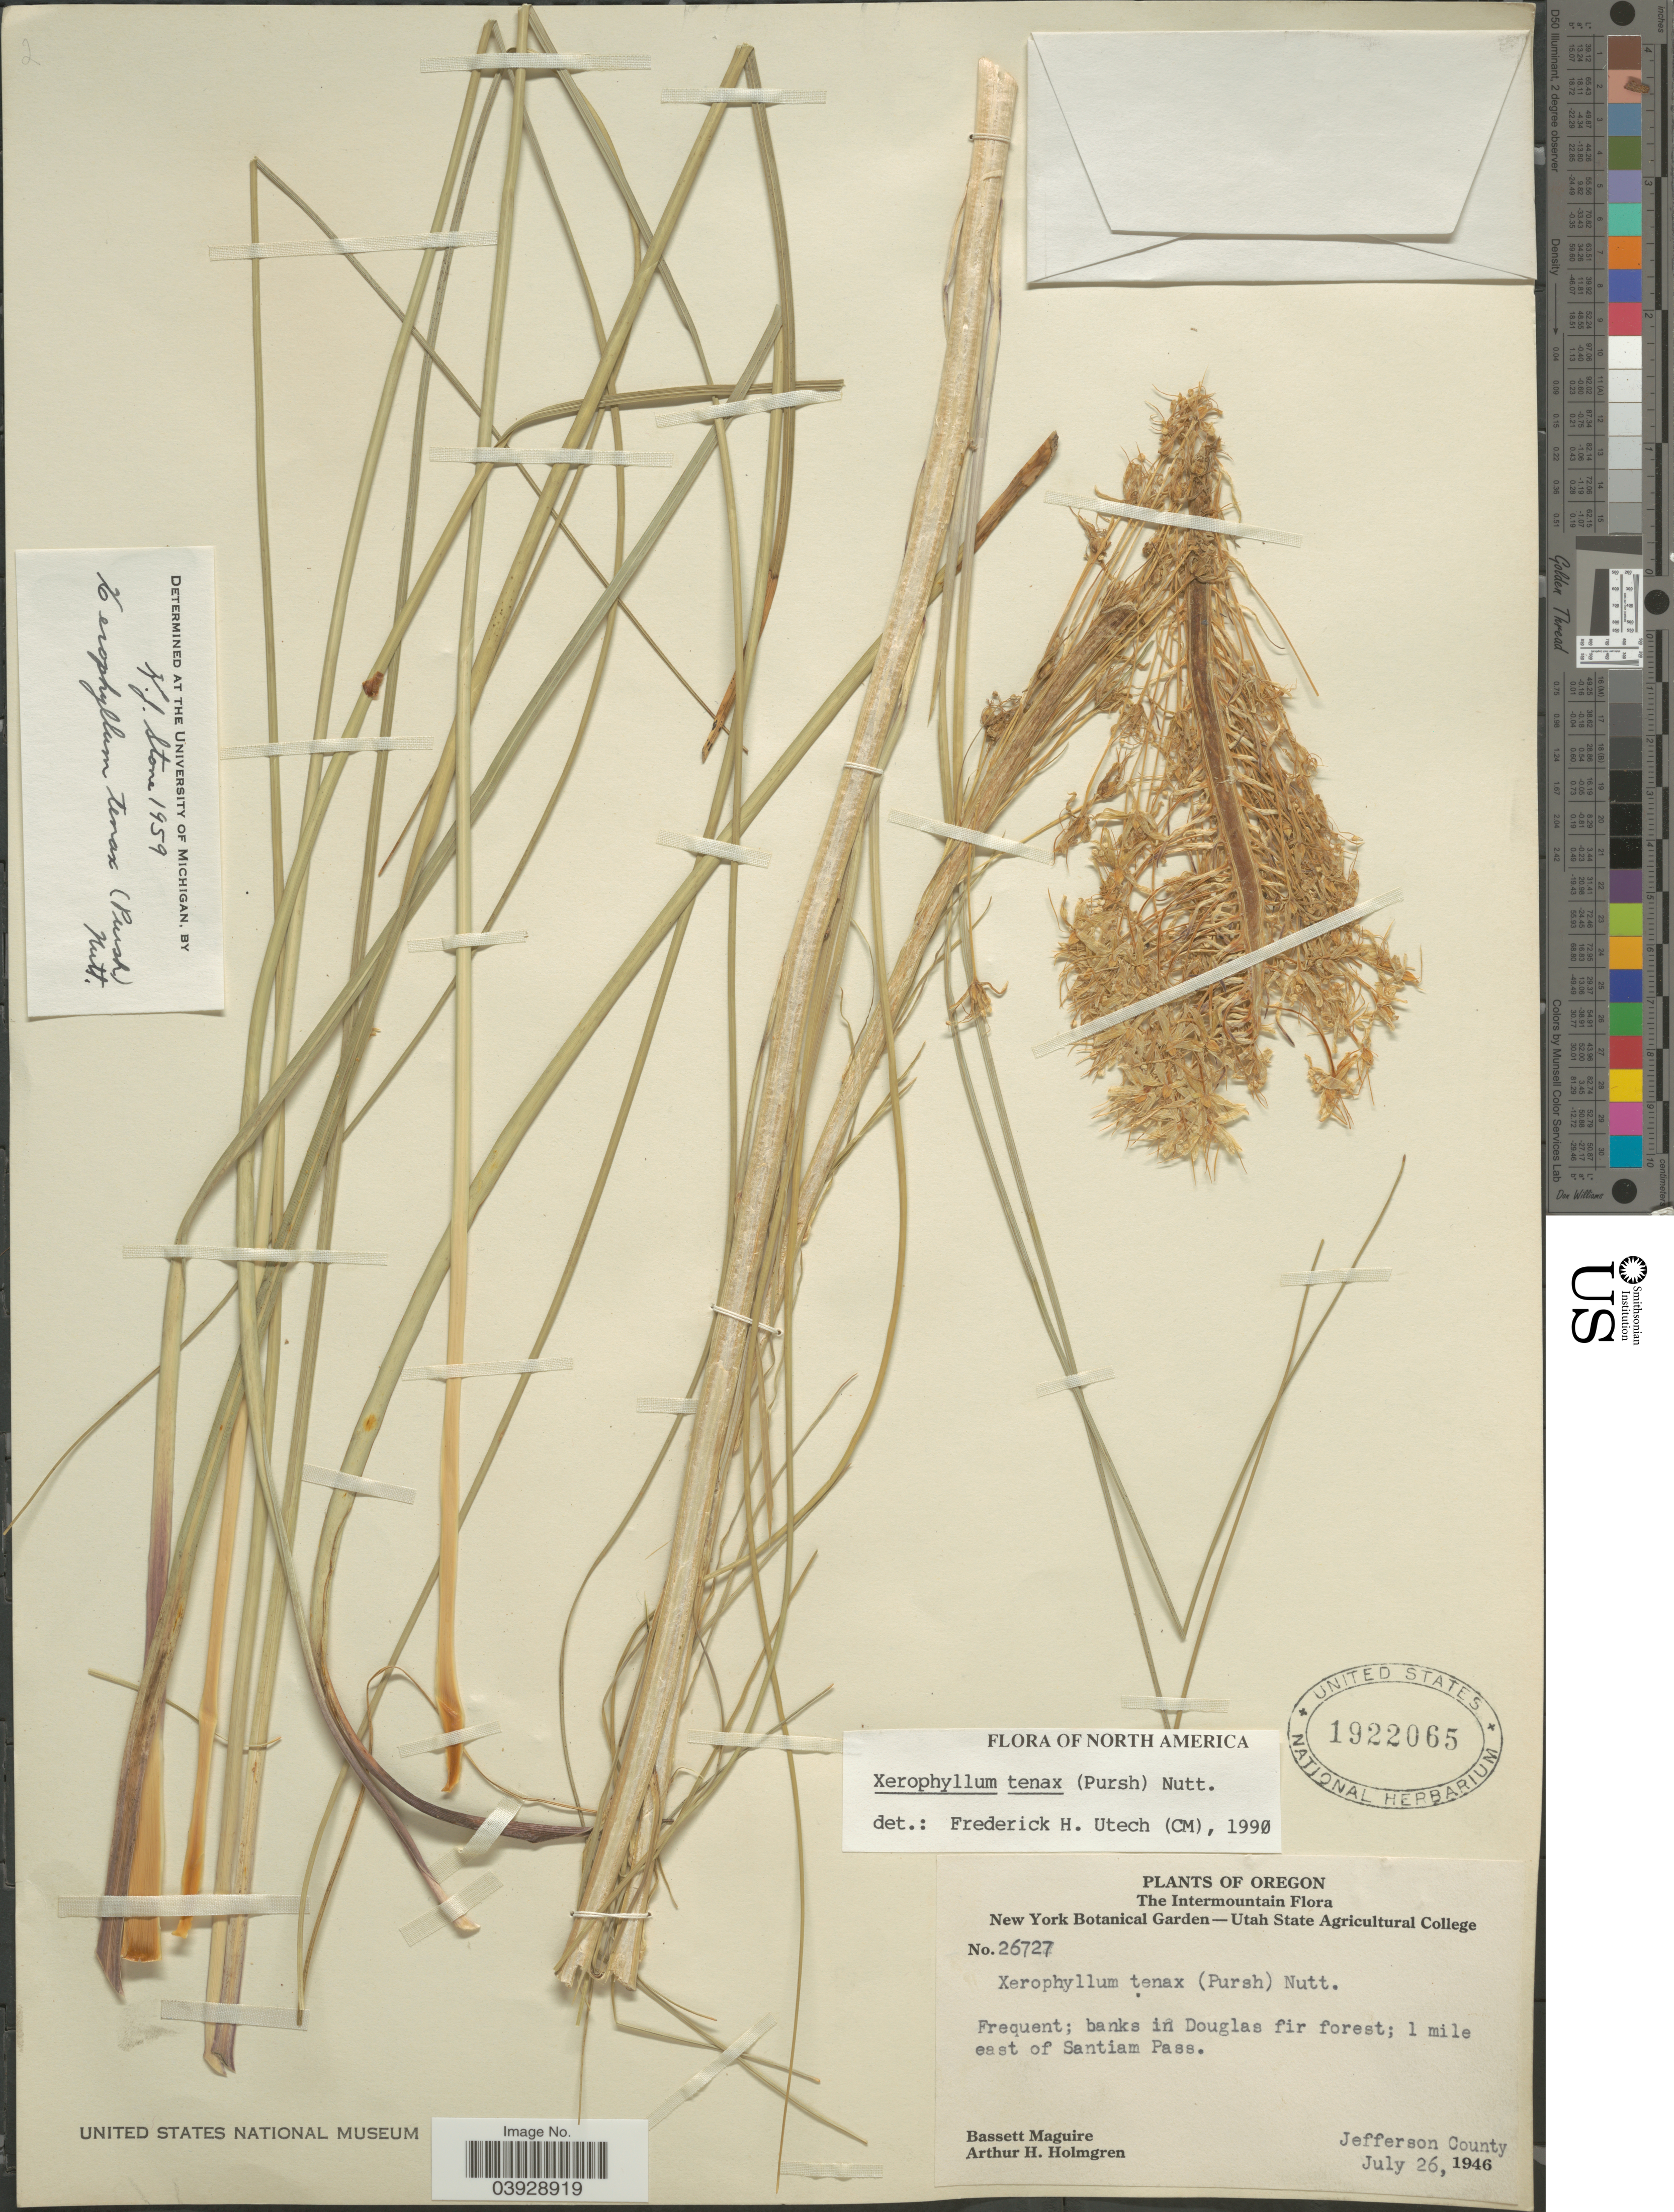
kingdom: Plantae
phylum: Tracheophyta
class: Liliopsida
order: Liliales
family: Melanthiaceae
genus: Xerophyllum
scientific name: Xerophyllum tenax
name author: (Pursh) Nutt.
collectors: B. Maguire & A. H. Holmgren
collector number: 26727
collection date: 1946-07-26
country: United States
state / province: Oregon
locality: The Intermountain. 1 mile east of Santiam Pass. Jefferson County.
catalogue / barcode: US 1922065